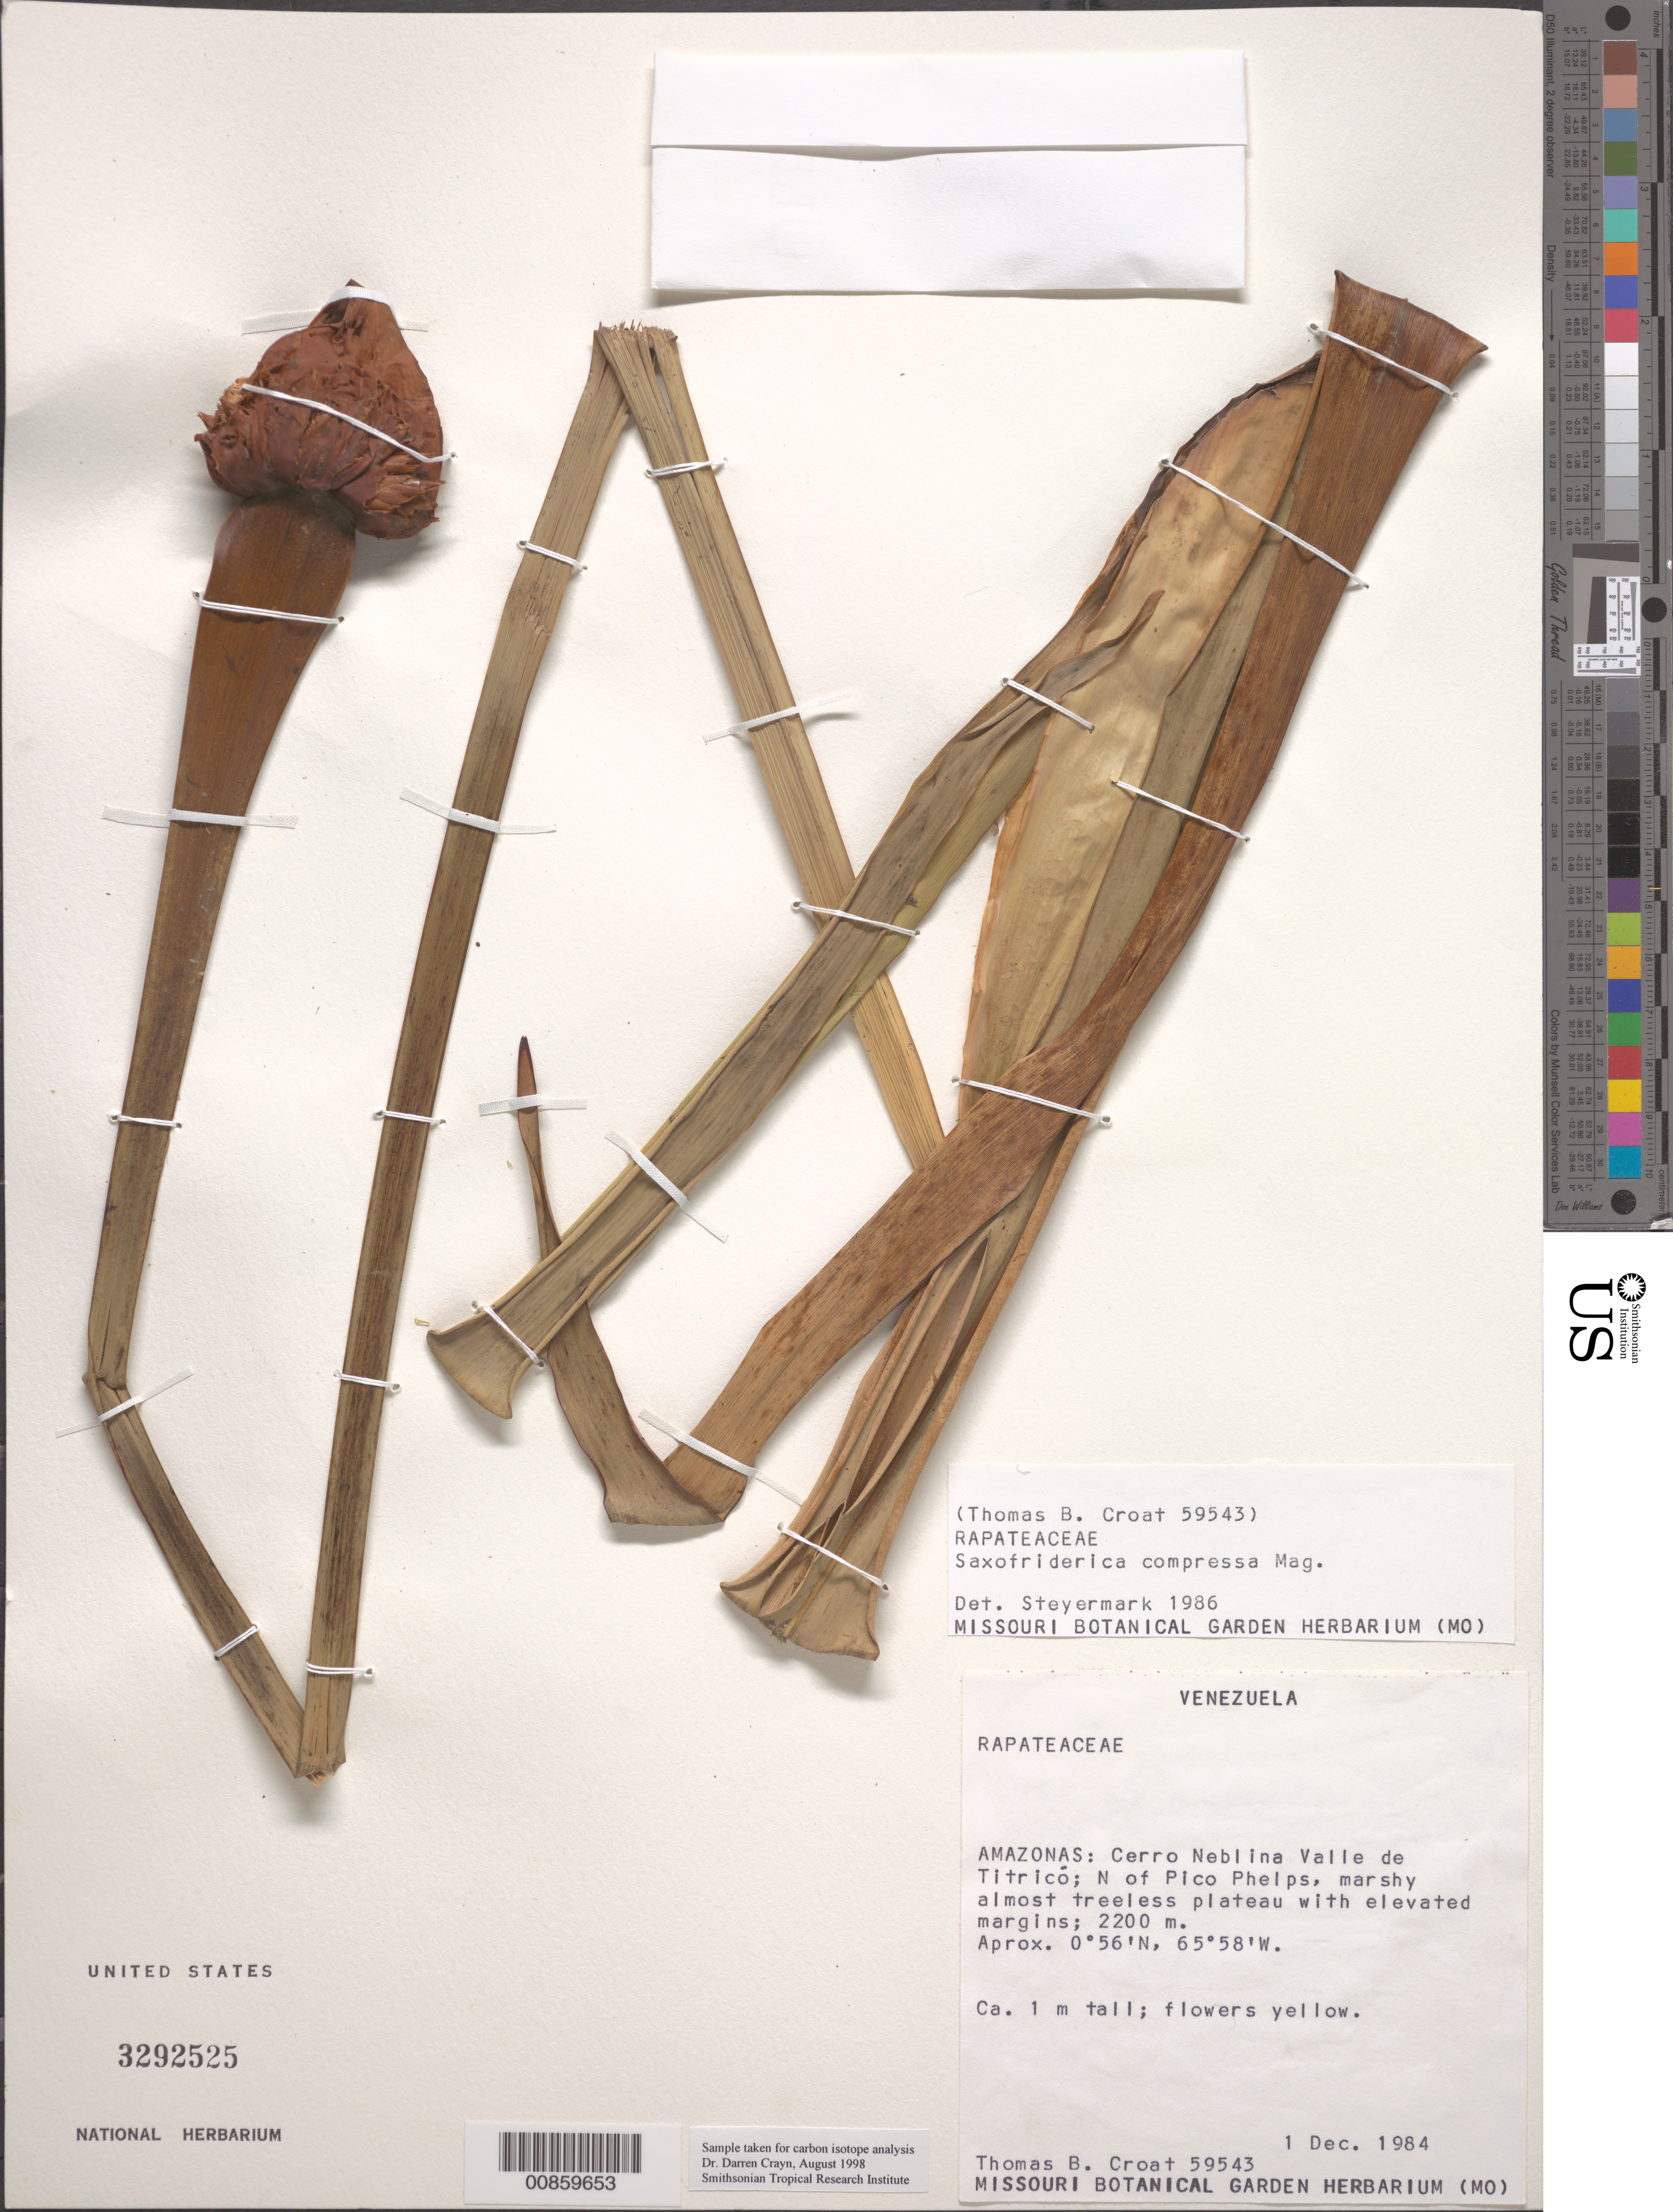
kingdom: Plantae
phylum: Tracheophyta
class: Liliopsida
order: Poales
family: Rapateaceae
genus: Saxofridericia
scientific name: Saxofridericia compressa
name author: Maguire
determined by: Steyermark, Julian A., (VEN)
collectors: T. B. Croat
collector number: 59543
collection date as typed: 1-Dec-84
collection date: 1984-12-01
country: Venezuela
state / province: Amazonas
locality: Cerro Neblina Valle de Titrico, N of Pico Phelps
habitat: Marshy, almost treeless, plateau with elevated margins.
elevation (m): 2200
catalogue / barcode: US 3292525